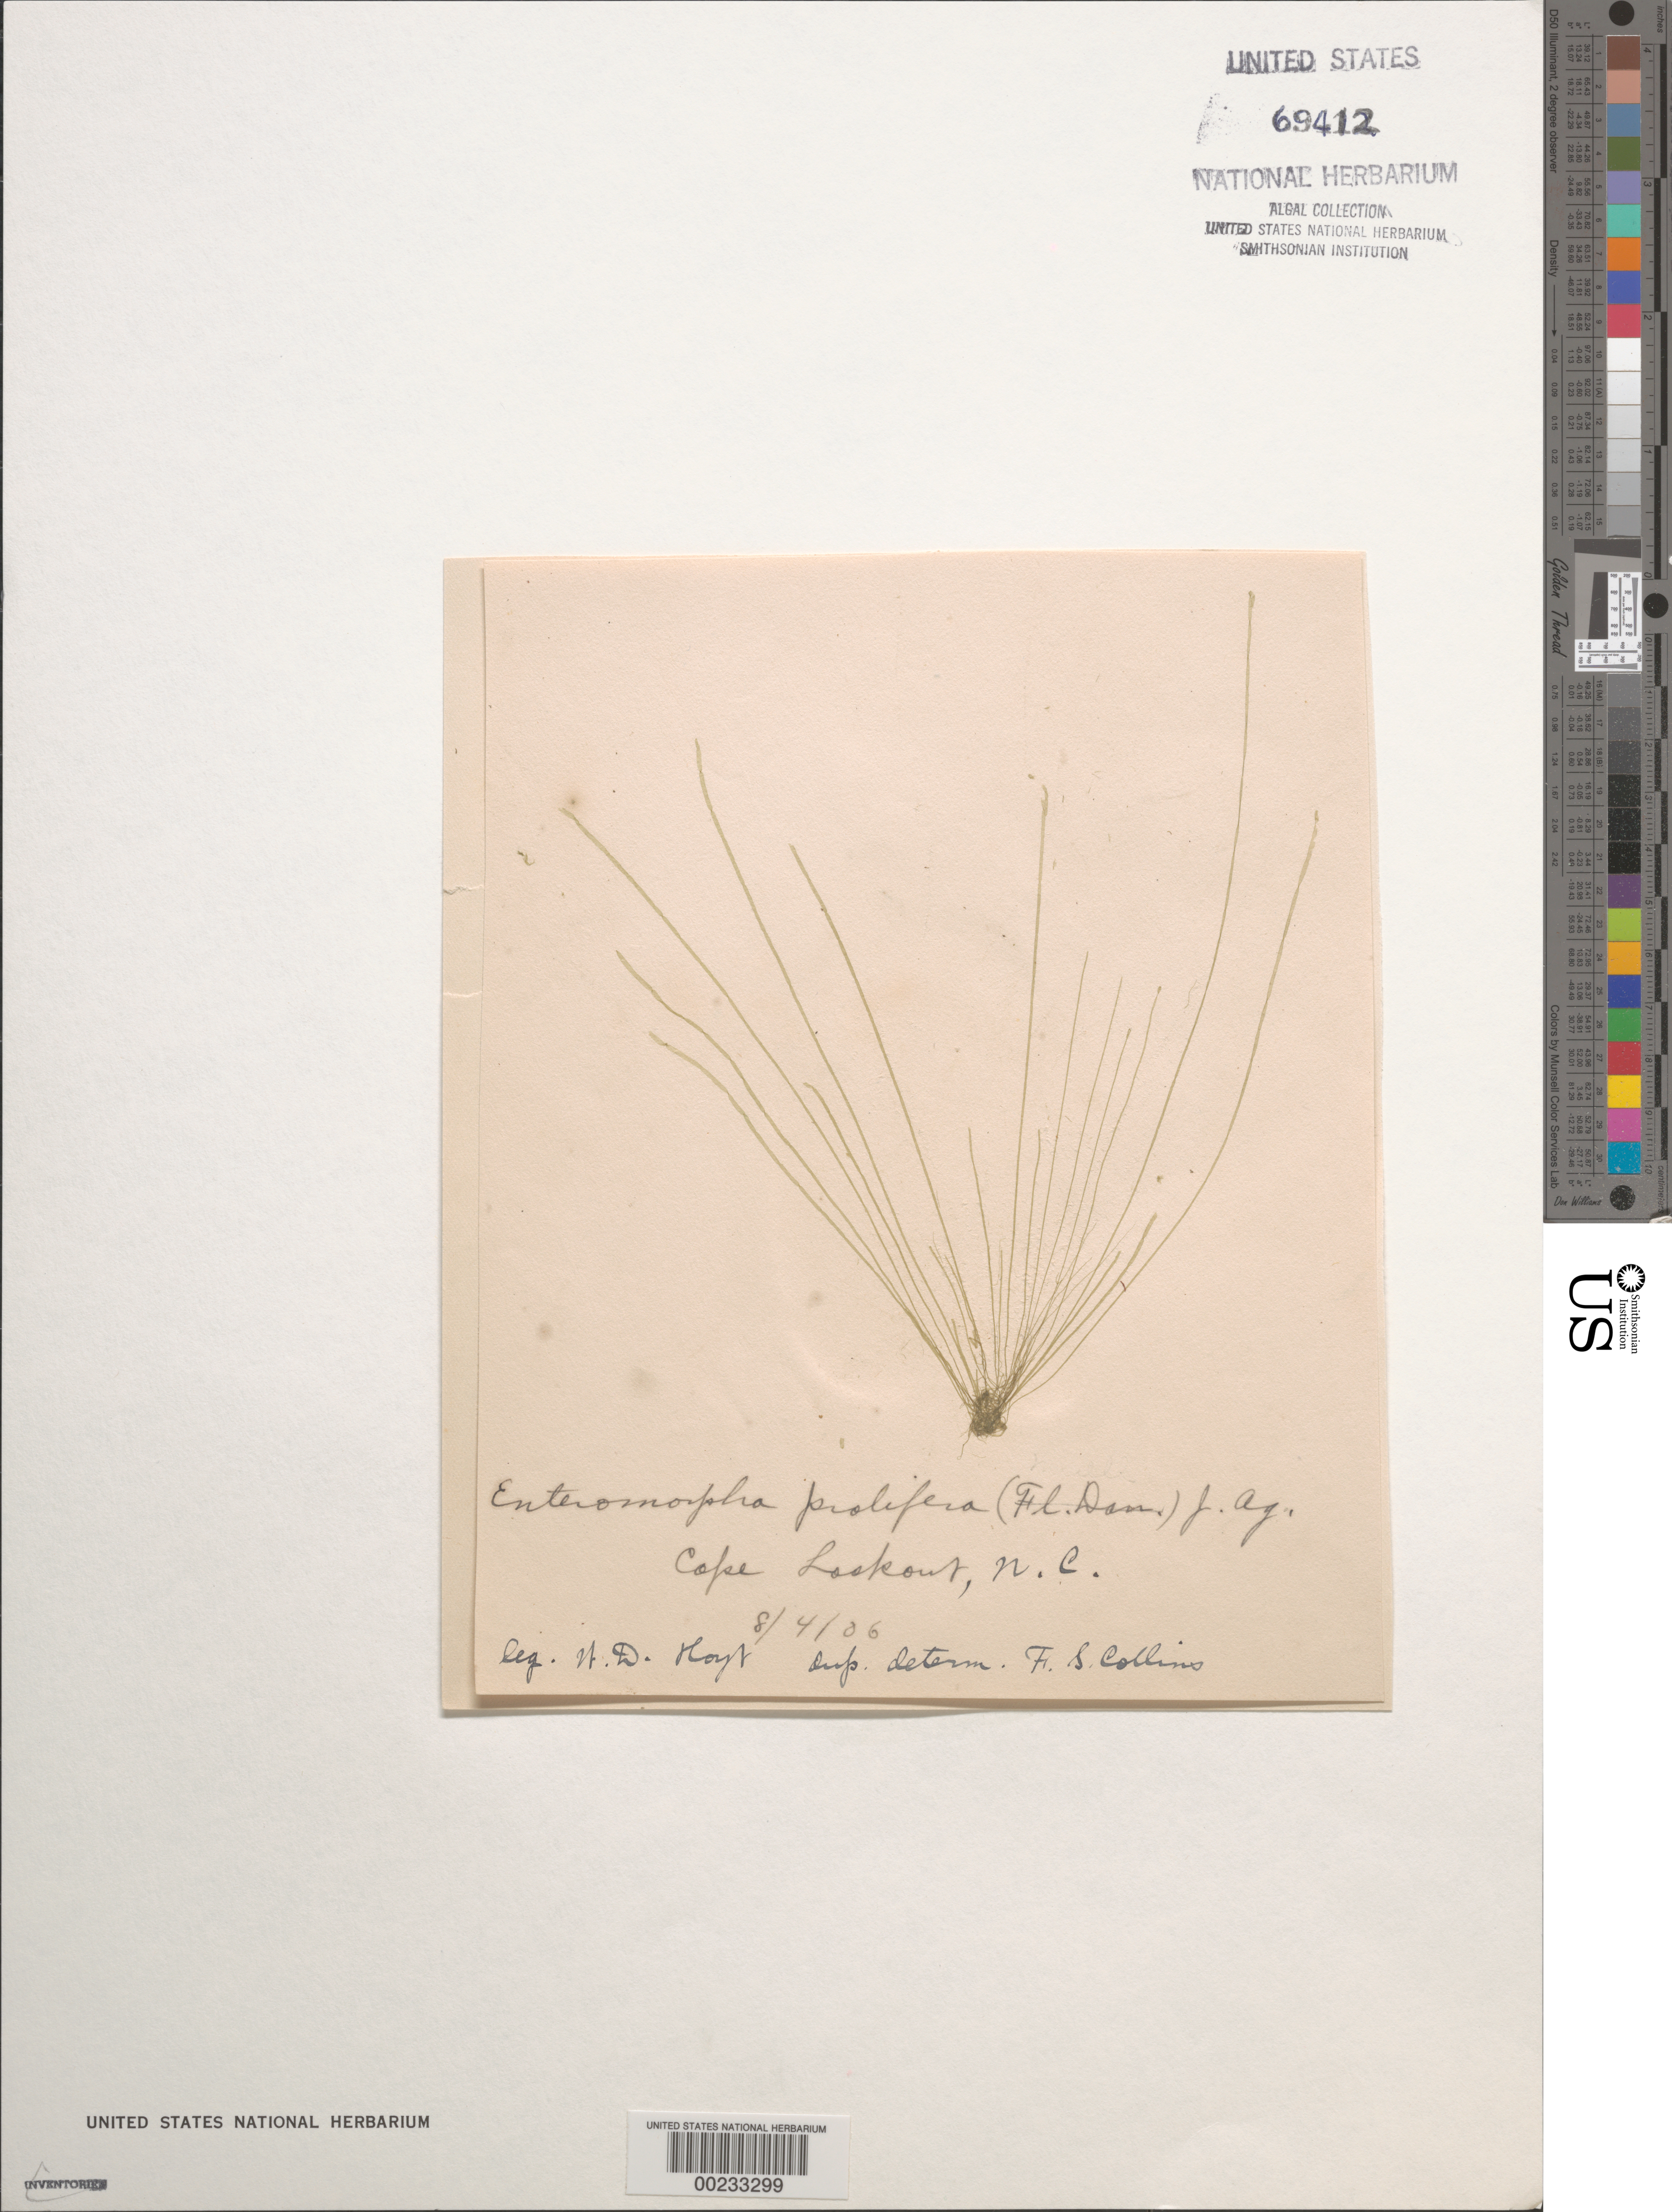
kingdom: Plantae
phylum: Chlorophyta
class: Ulvophyceae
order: Ulvales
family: Ulvaceae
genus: Ulva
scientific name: Ulva prolifera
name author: O.F. Müller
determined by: Algae name updating Project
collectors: W. D. Hoyt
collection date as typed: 04 Aug 1906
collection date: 1906-08-04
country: United States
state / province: North Carolina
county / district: Carteret County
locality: Cape Lookout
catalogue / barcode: US 69412